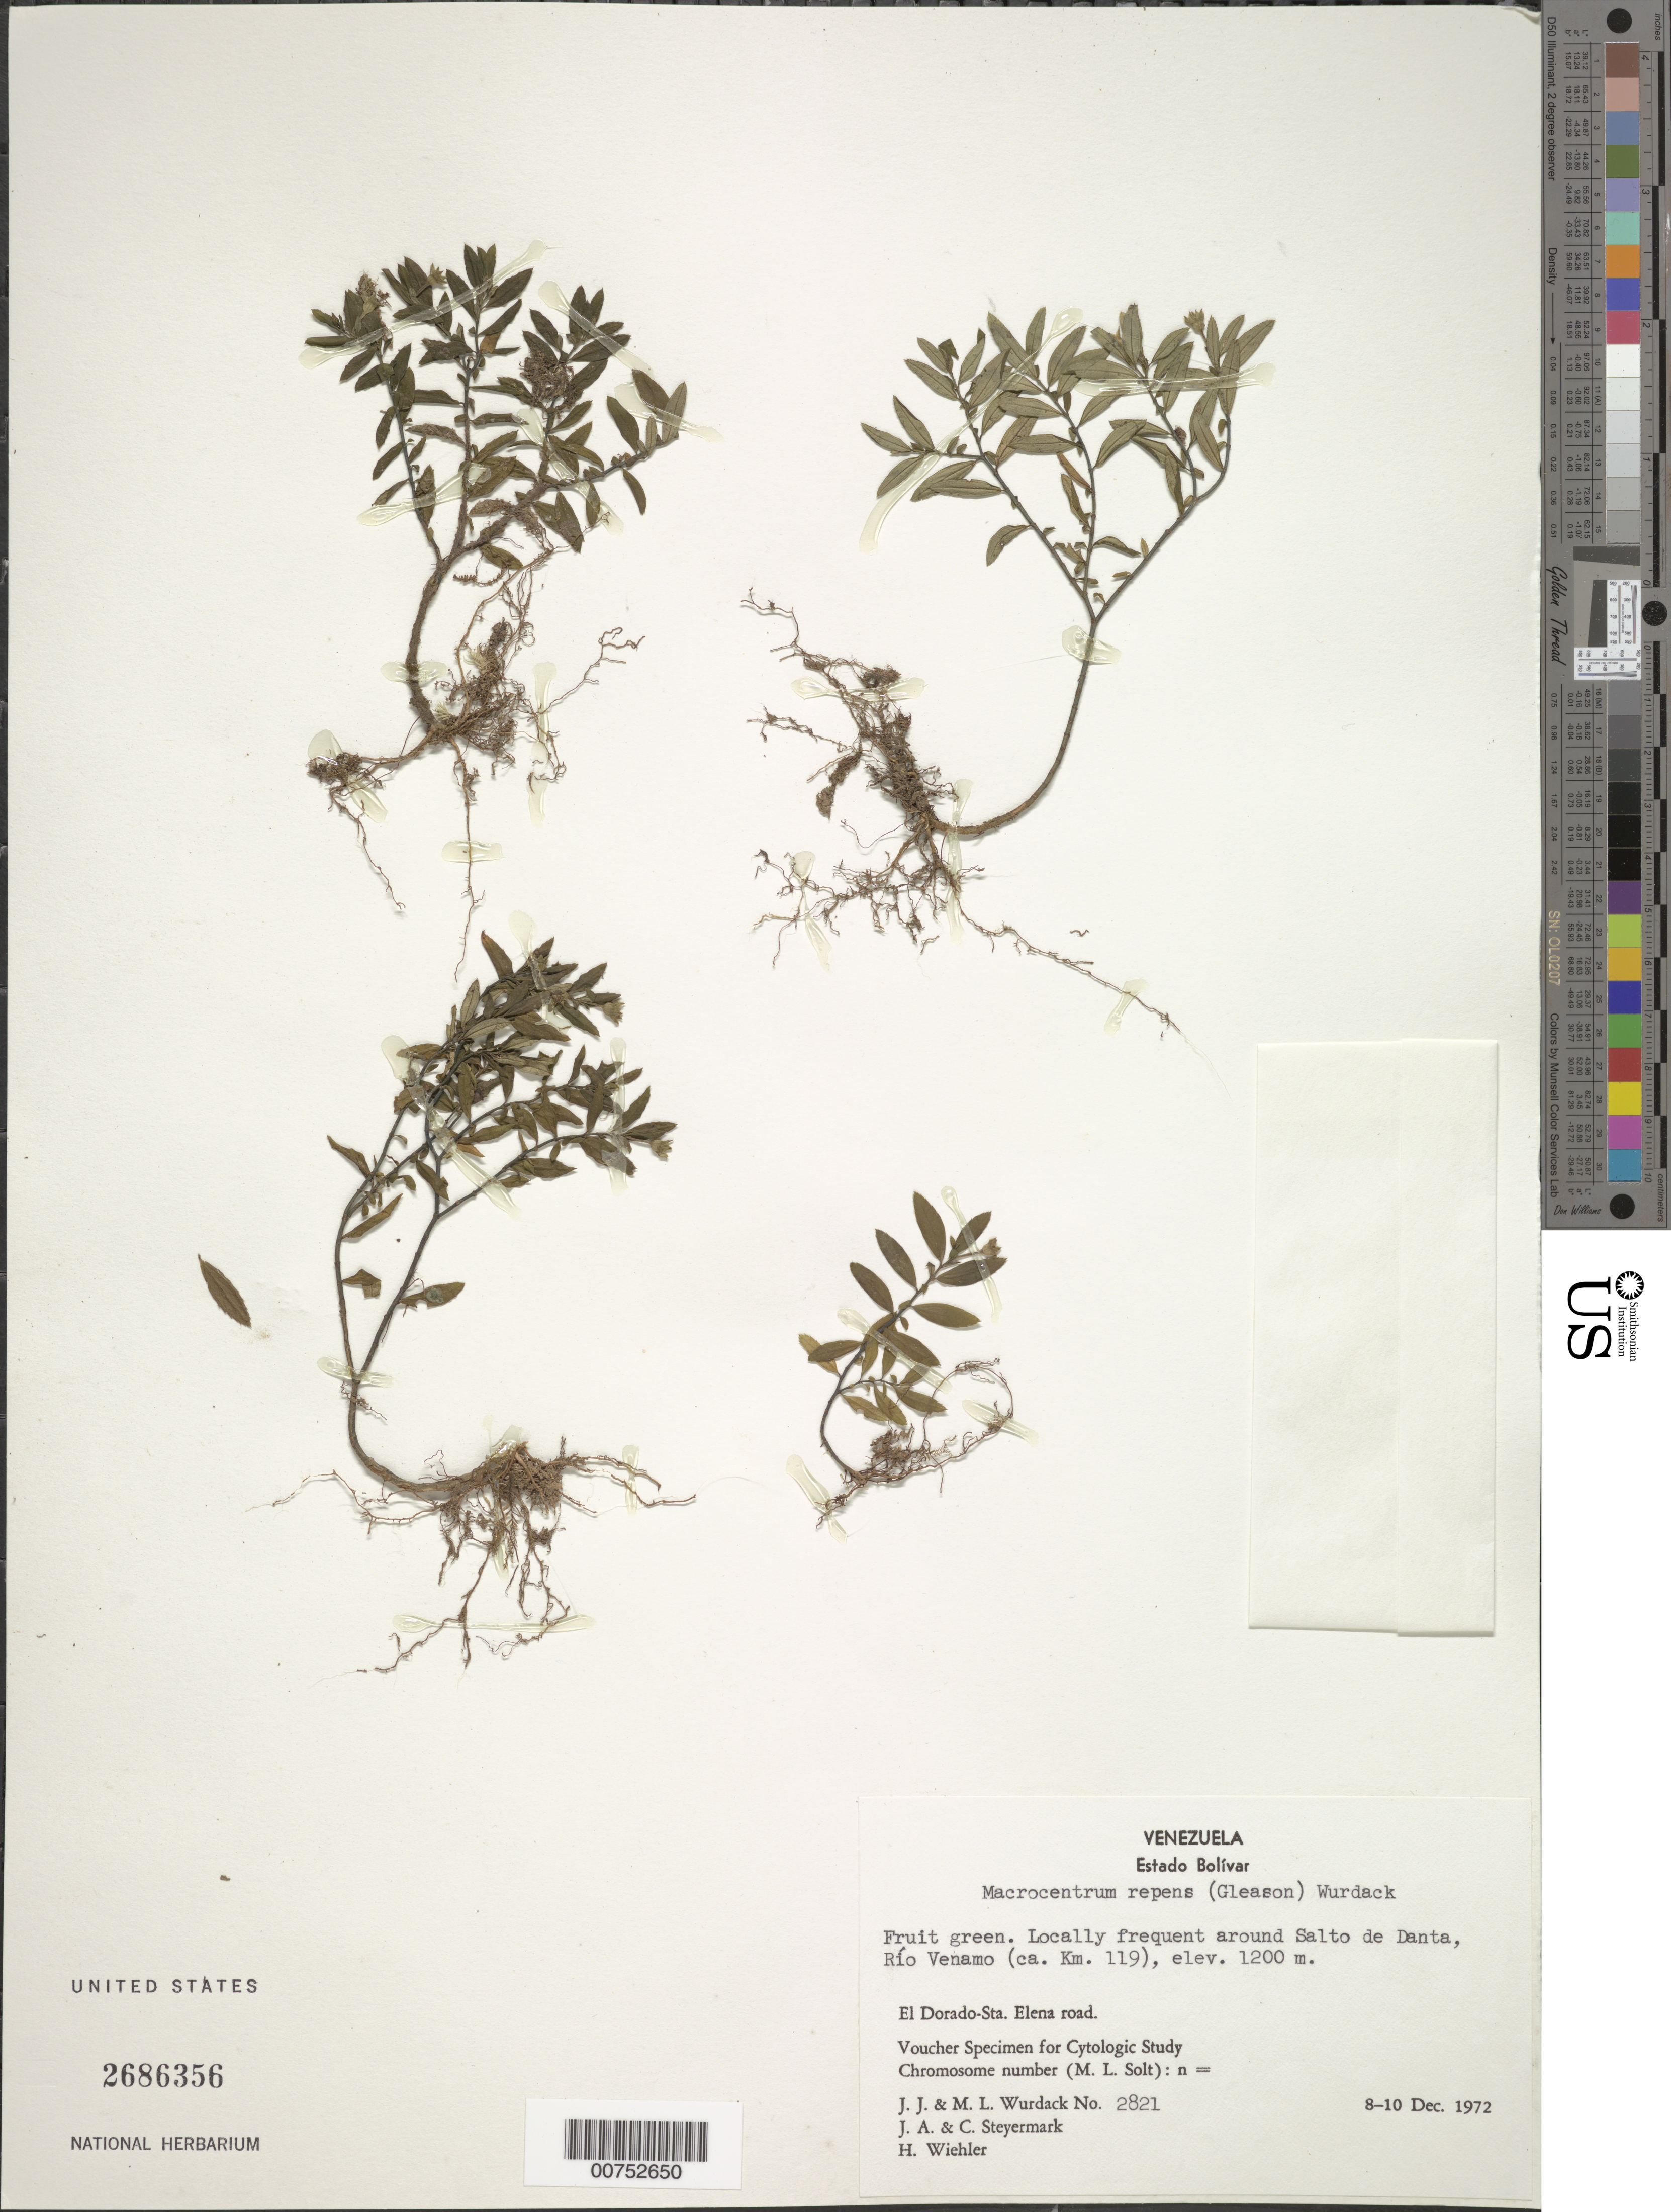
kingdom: Plantae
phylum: Tracheophyta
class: Magnoliopsida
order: Myrtales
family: Melastomataceae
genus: Macrocentrum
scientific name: Macrocentrum repens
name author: (Gleason) Wurdack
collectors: J. J. Wurdack, M. L. Wurdack, J. Steyermark & C. Steyermark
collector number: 2821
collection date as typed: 8-Dec-72 to 10-Dec-72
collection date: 1972-12-08/1972-12-10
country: Venezuela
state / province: Bolívar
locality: Salto de Danta, Río Venamo, km 119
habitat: Around salto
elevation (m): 1200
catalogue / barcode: US 2686356